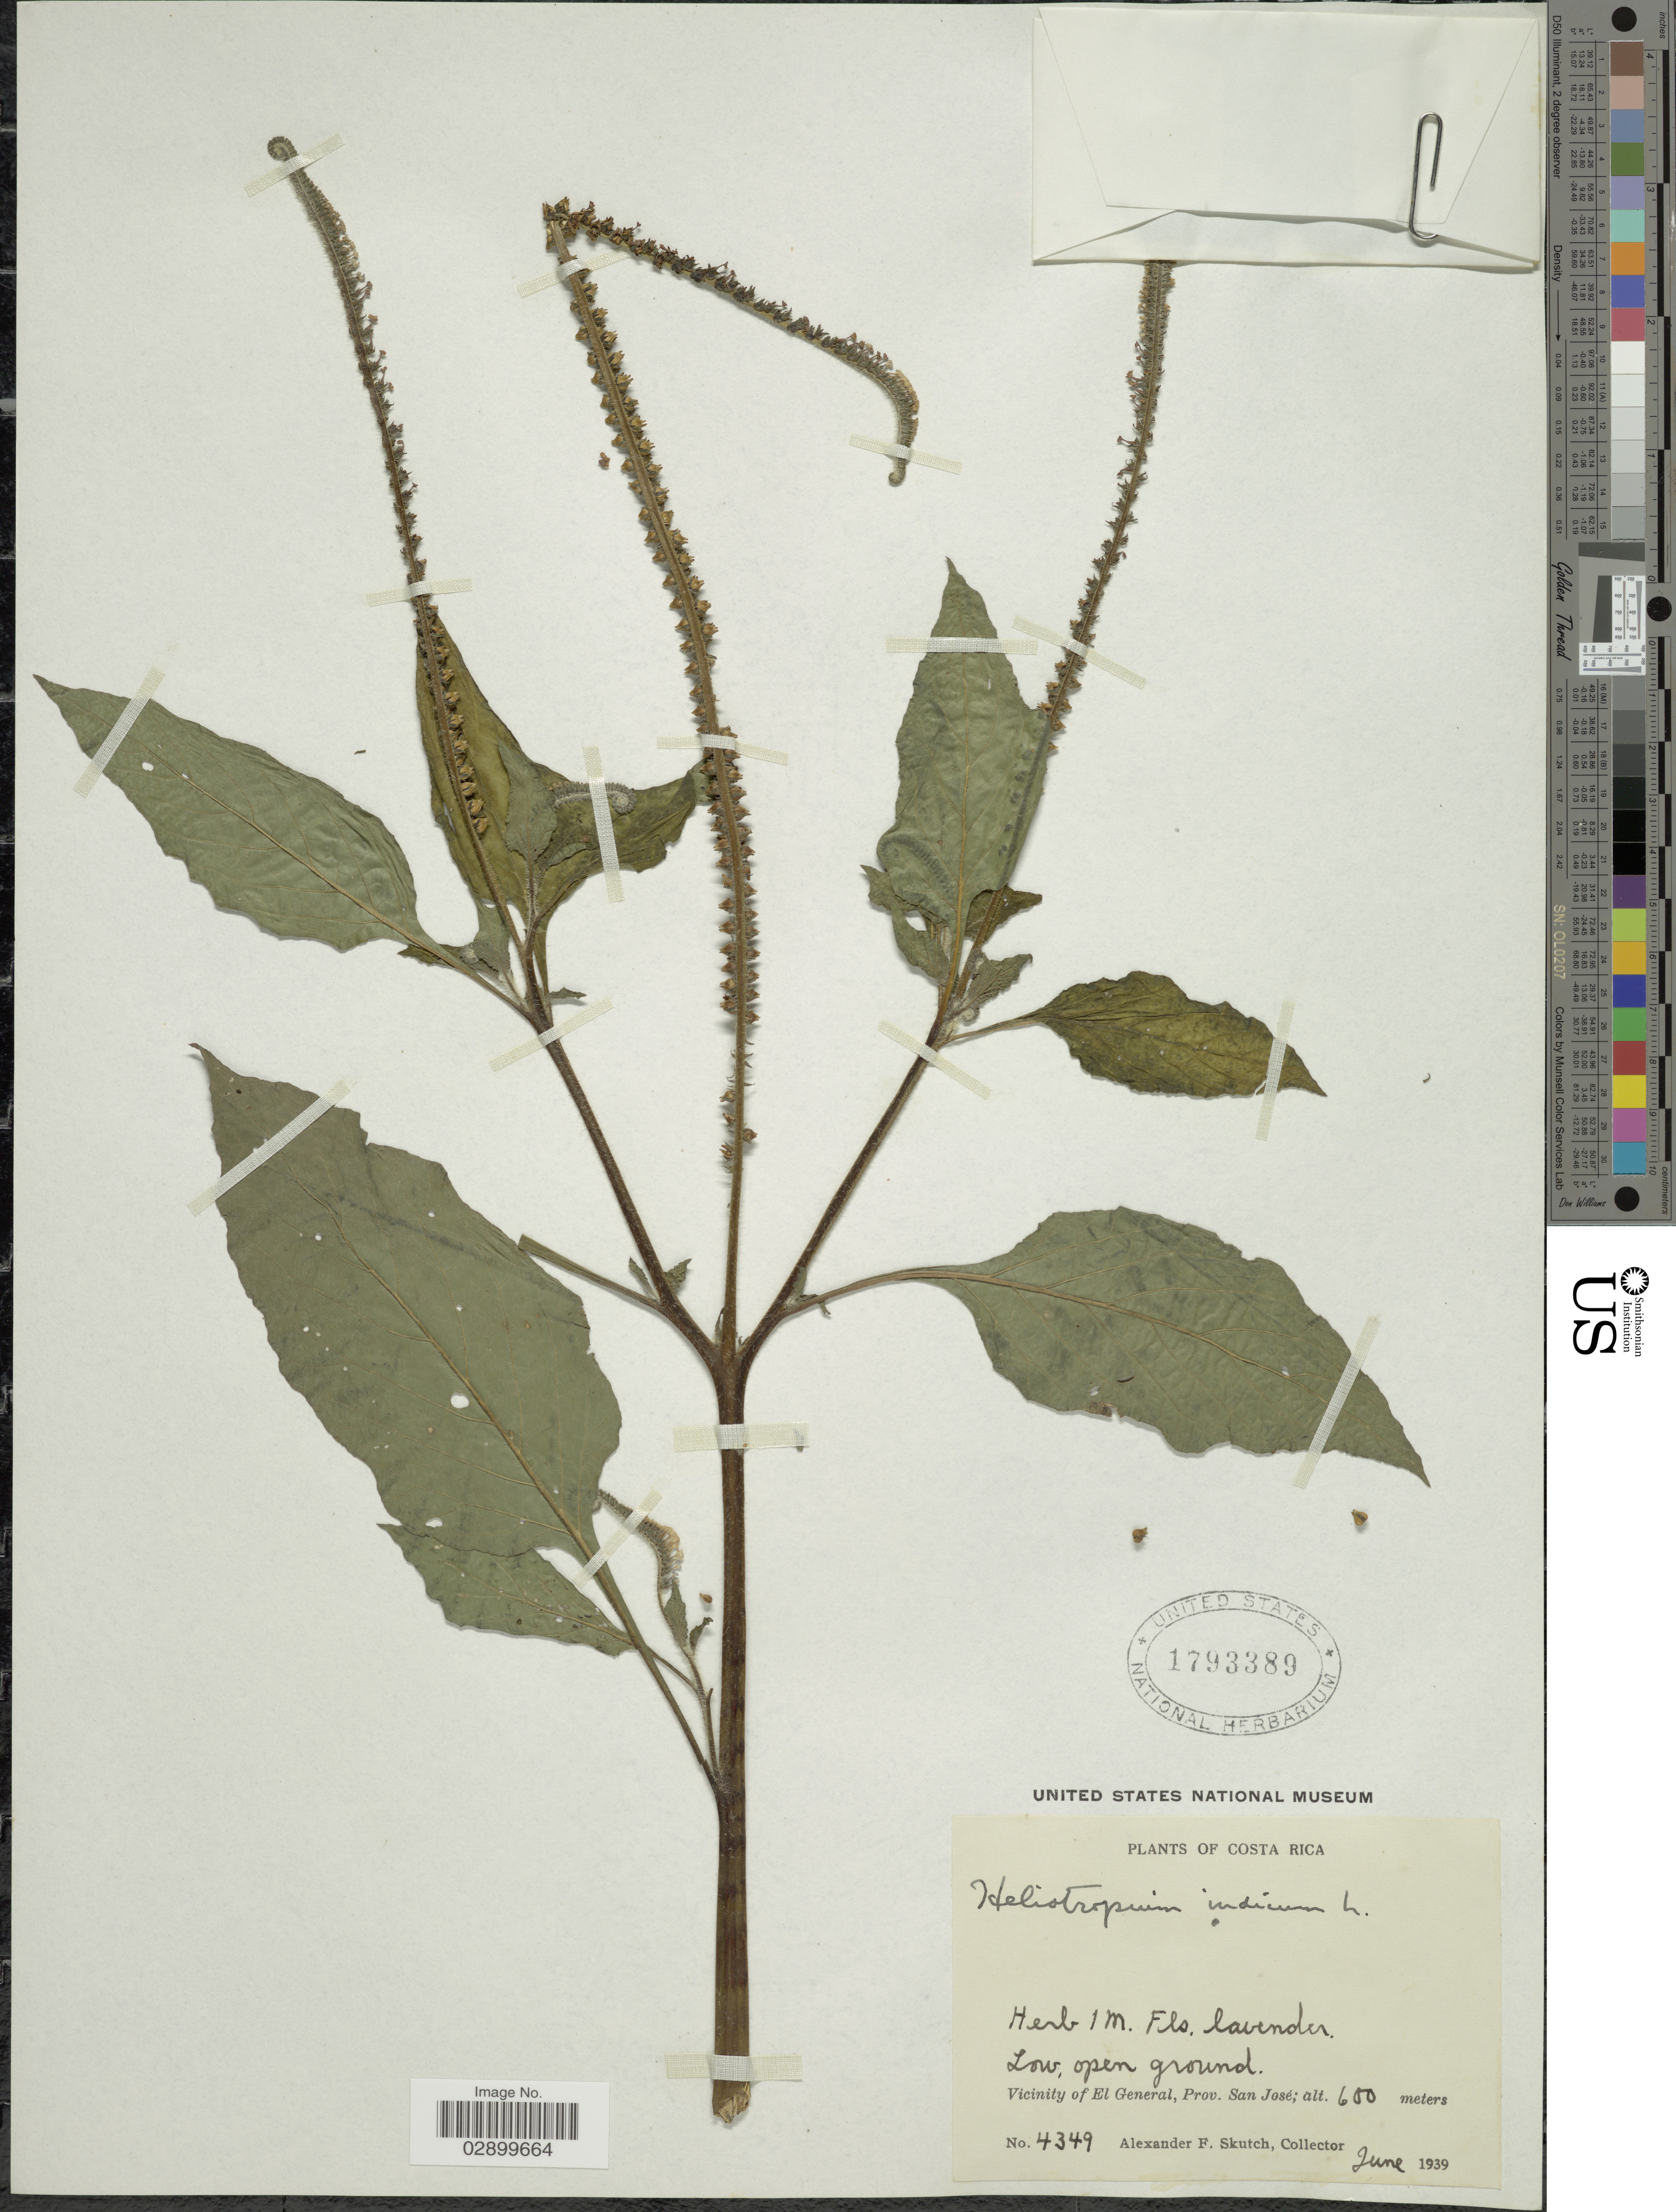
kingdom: Plantae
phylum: Tracheophyta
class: Magnoliopsida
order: Boraginales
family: Heliotropiaceae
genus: Heliotropium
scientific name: Heliotropium indicum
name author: L.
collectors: A. F. Skutch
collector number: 4349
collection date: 1939-06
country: Costa Rica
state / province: San José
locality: Vicinity of El General, Prov. San José.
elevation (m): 600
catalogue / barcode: US 1793389